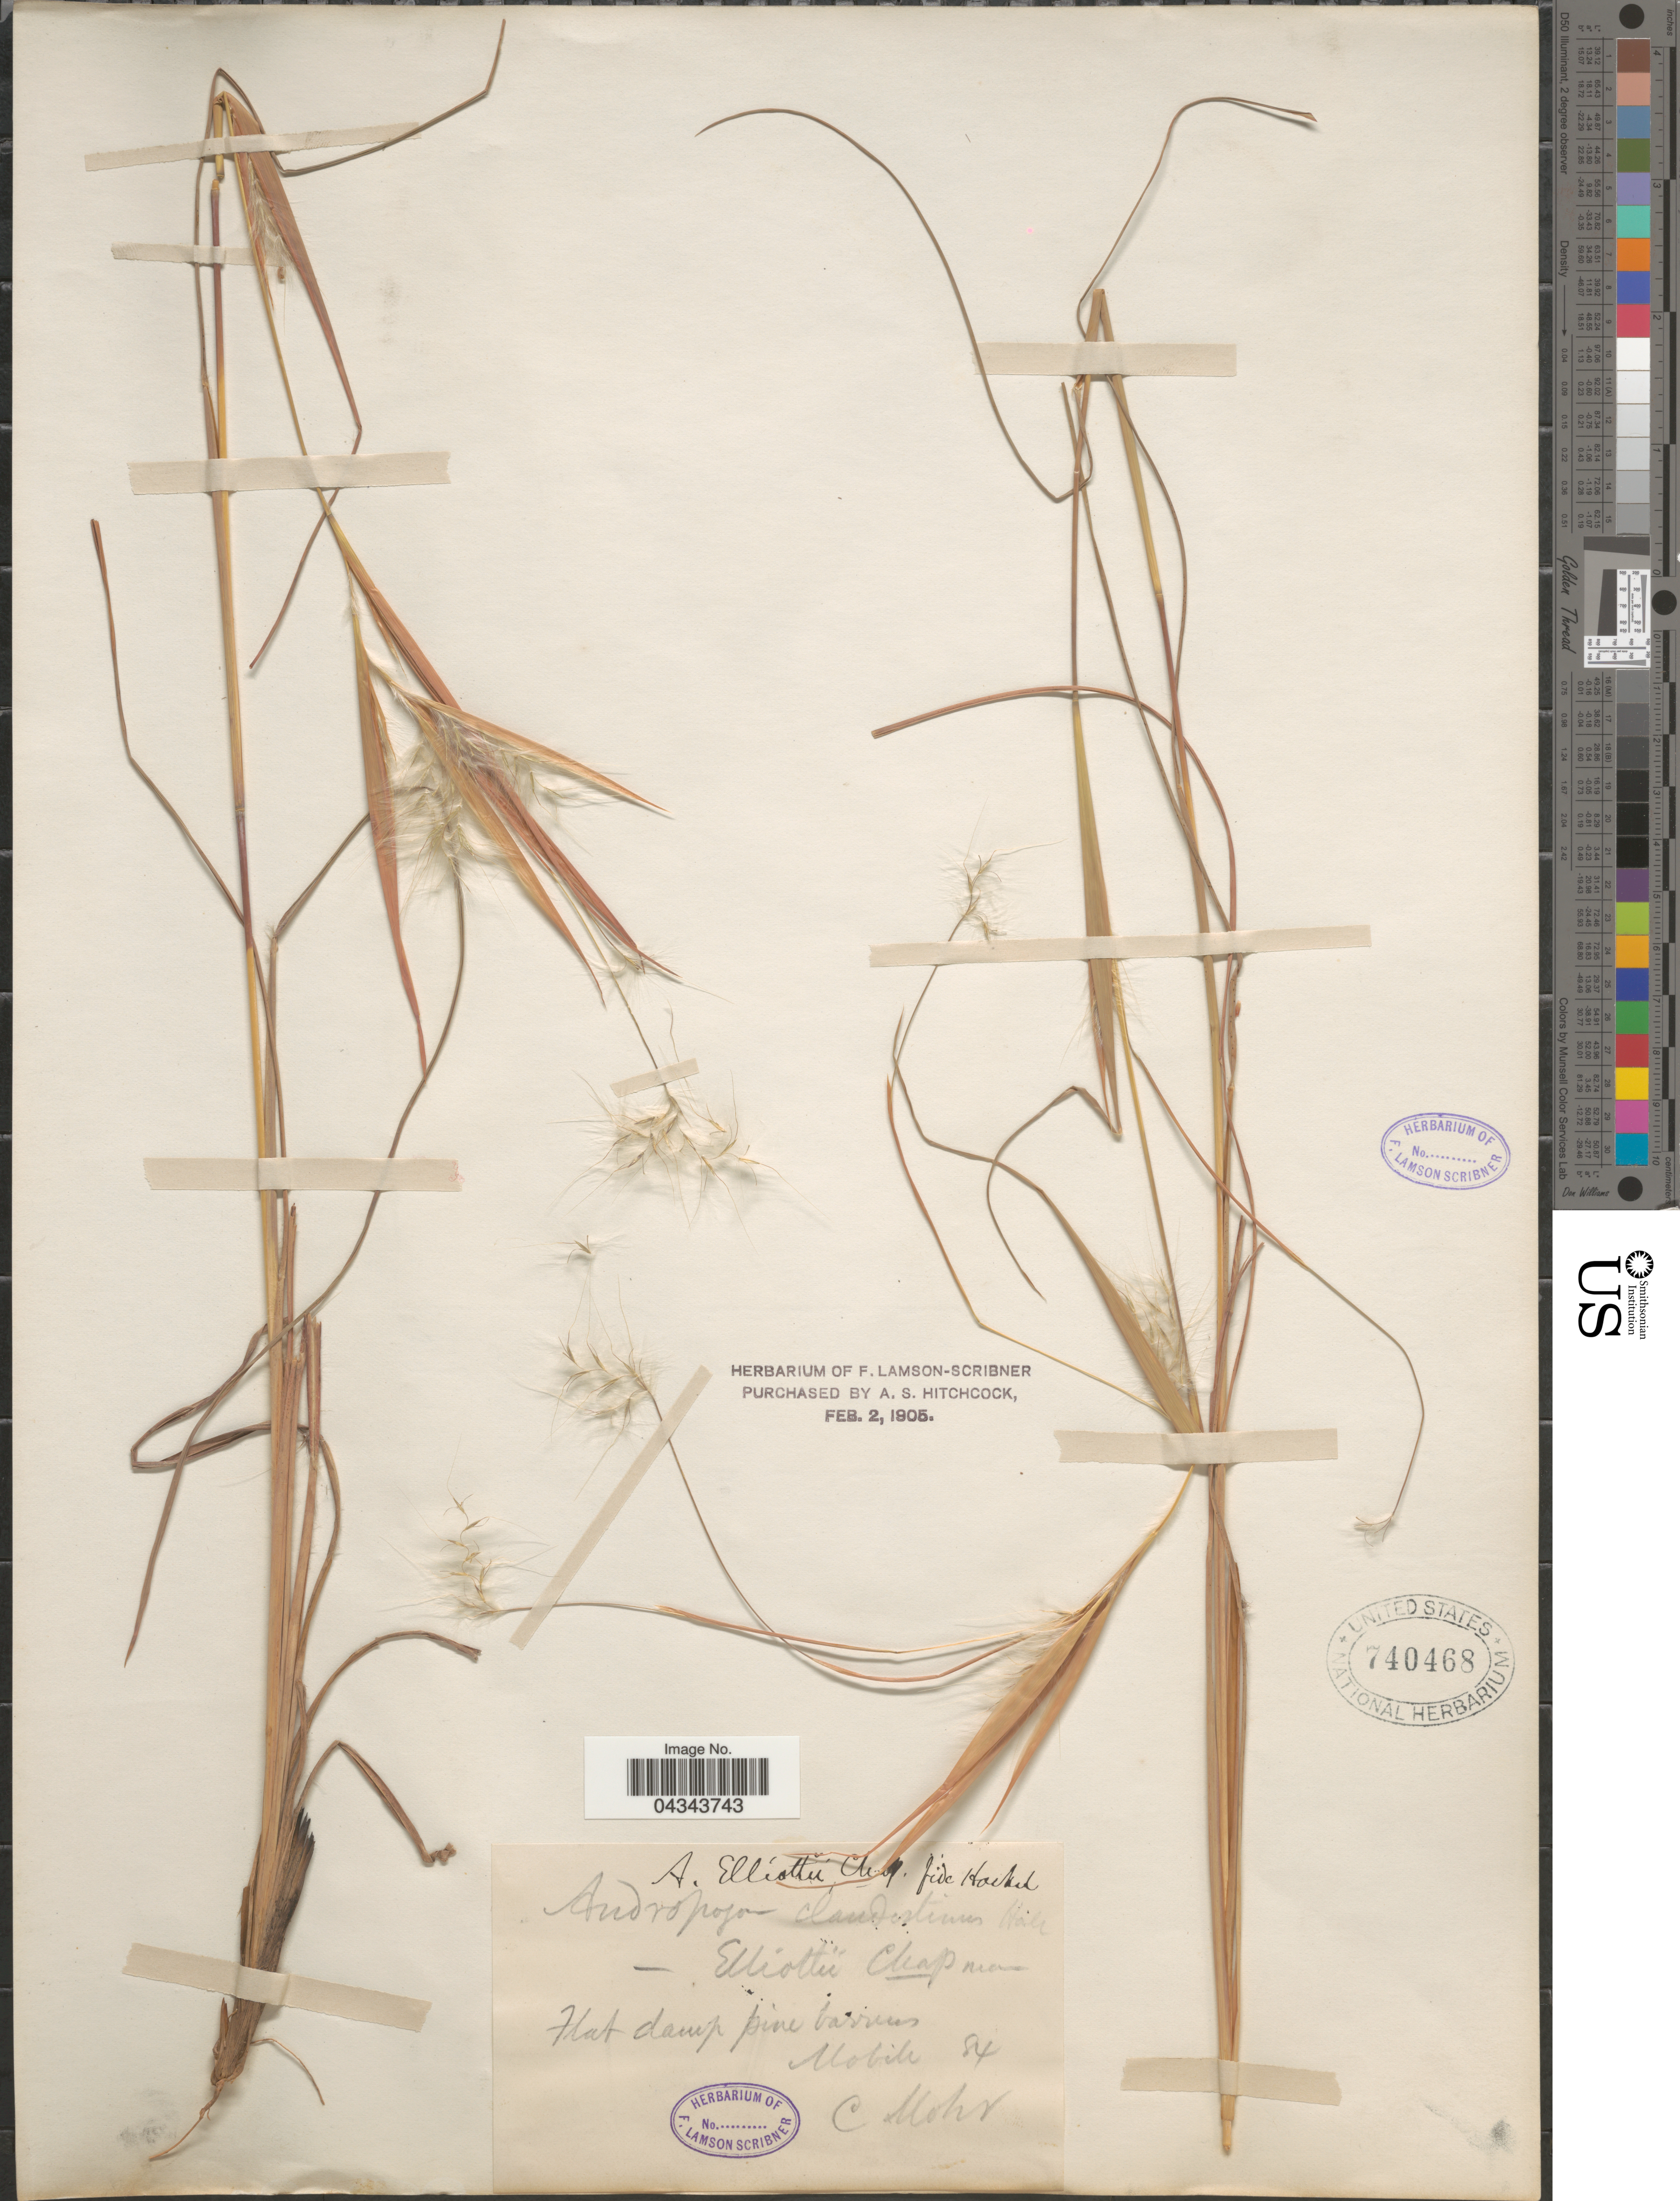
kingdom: Plantae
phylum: Tracheophyta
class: Liliopsida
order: Poales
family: Poaceae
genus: Andropogon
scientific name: Andropogon ternarius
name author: Michx.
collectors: C. T. Mohr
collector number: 84?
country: United States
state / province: Alabama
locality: Mobile.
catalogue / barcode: US 740468